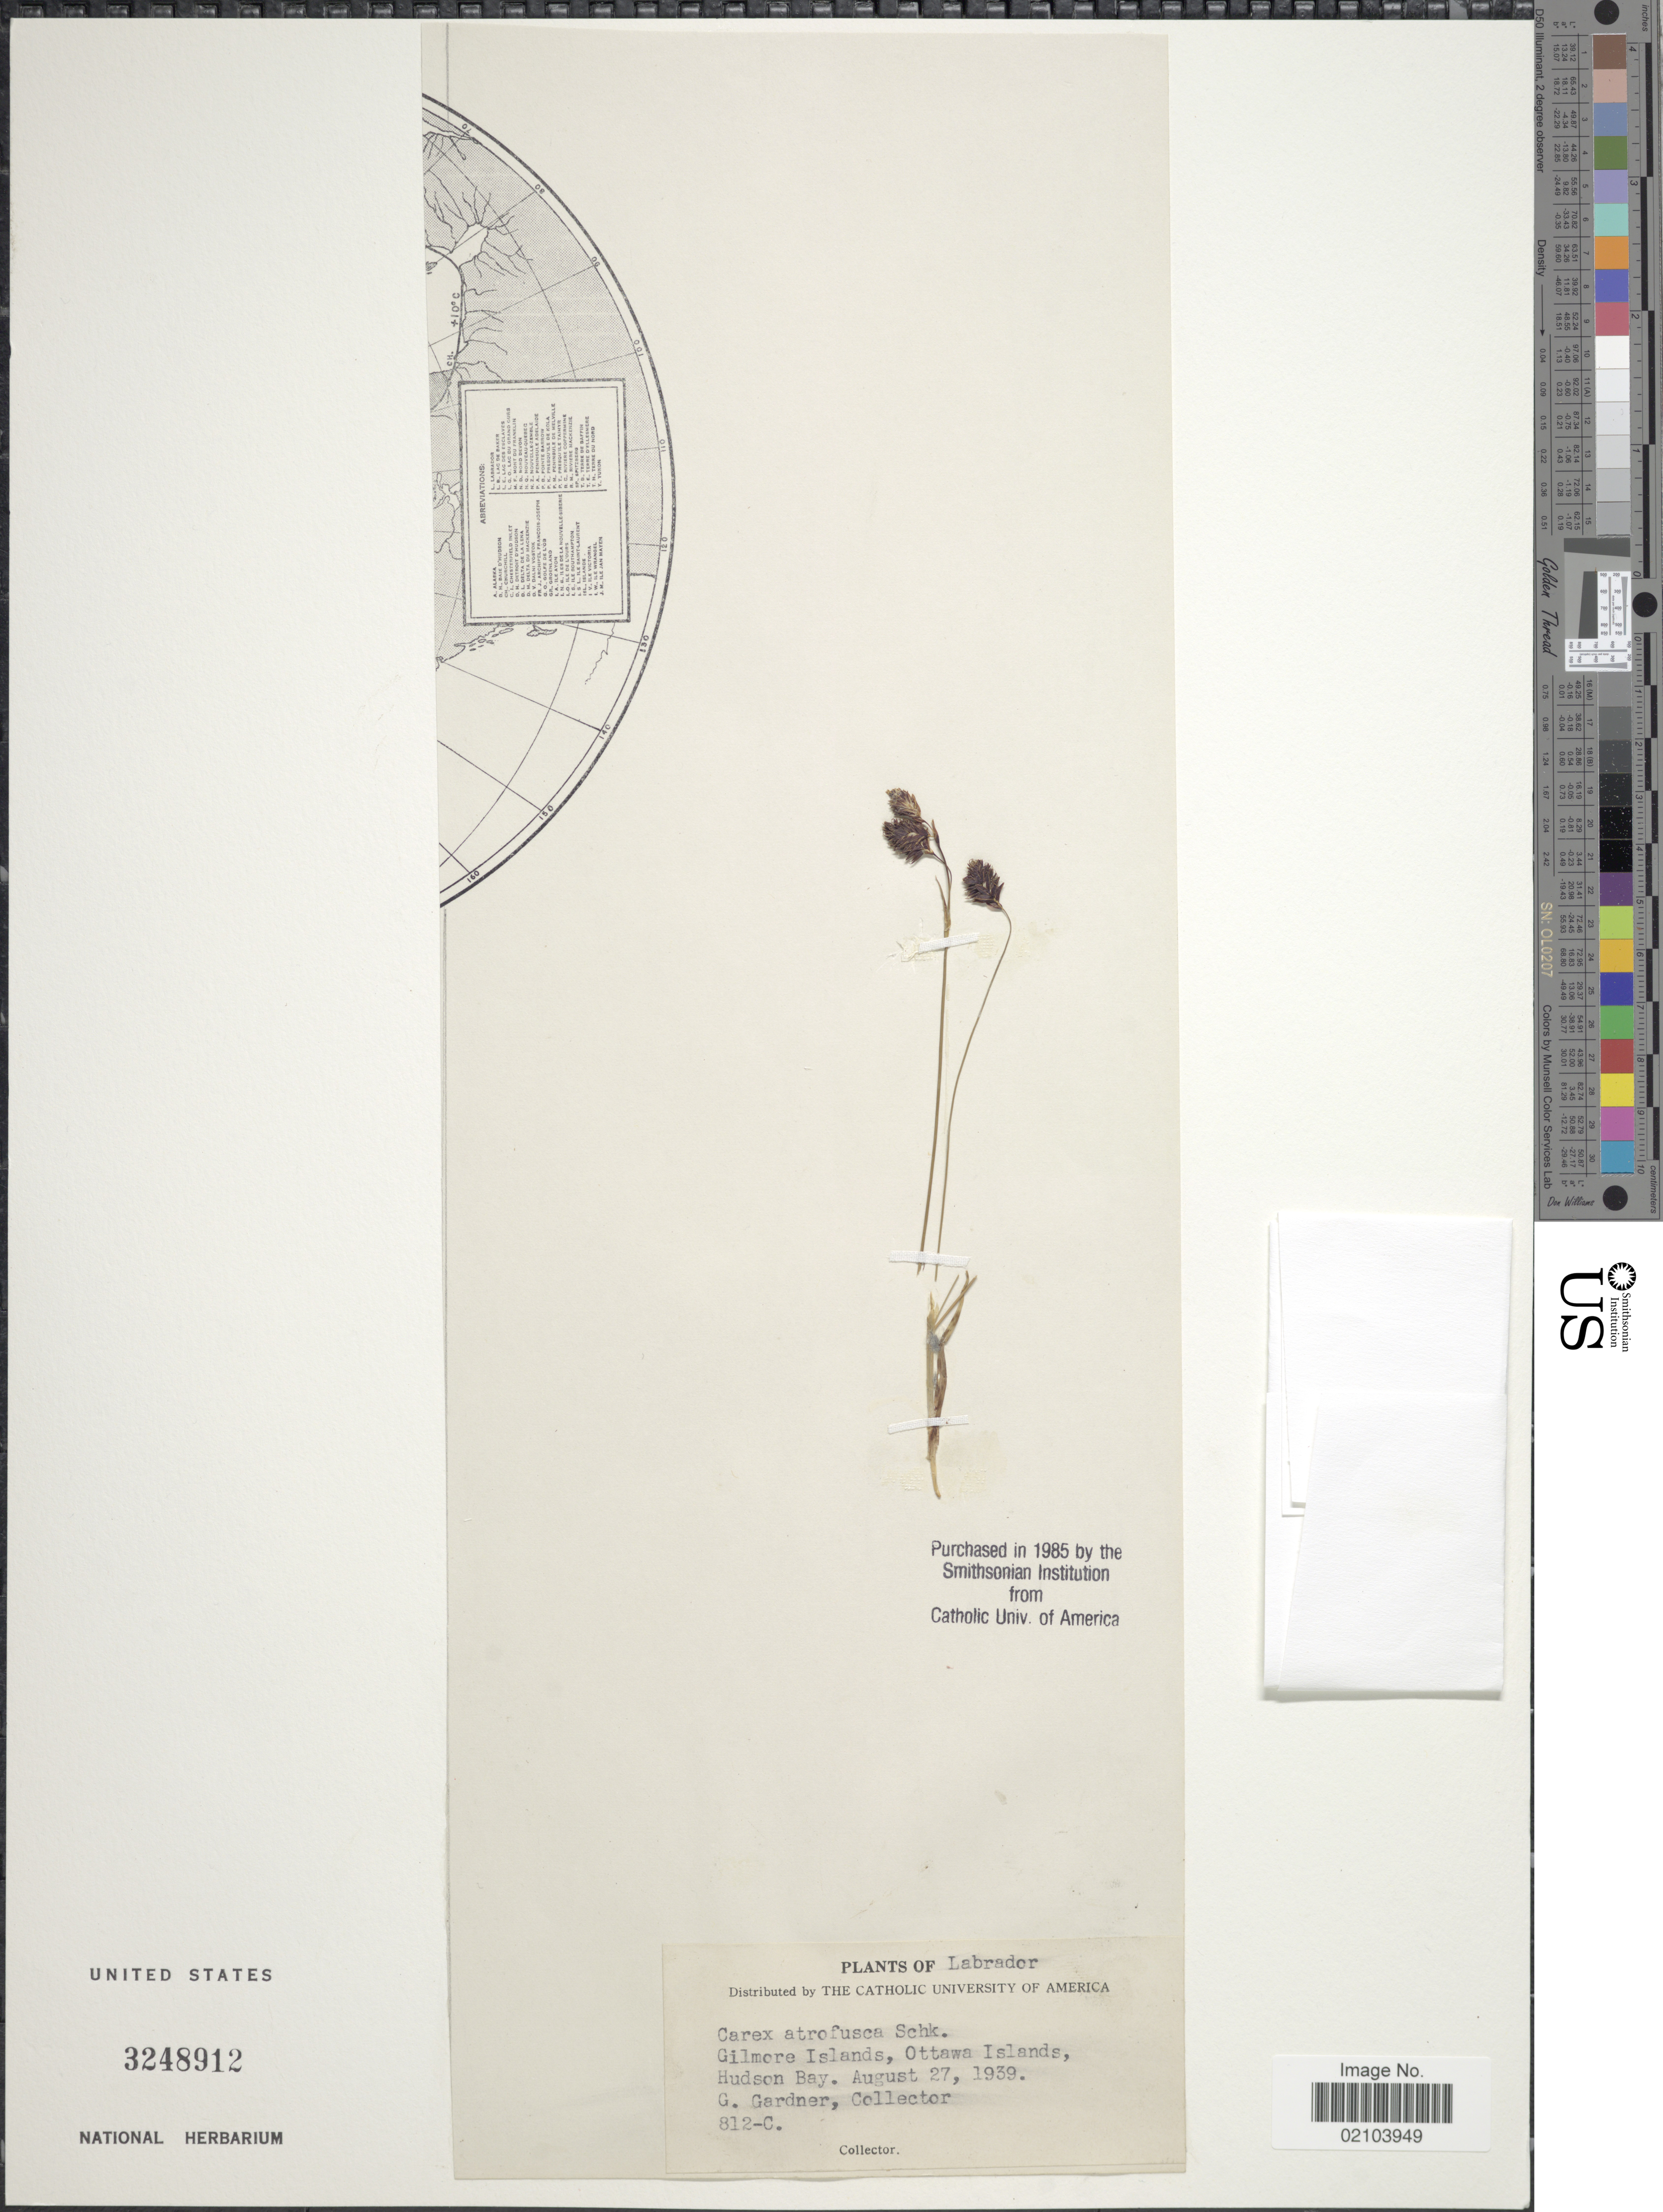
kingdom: Plantae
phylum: Tracheophyta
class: Liliopsida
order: Poales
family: Cyperaceae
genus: Carex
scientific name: Carex atrofusca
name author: Schkuhr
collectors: G. Gardner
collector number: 812-C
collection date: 1939-08-27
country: Canada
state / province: Newfoundland and Labrador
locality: Labrador. Gilmore Islands, Ottawa Islands. Hudson Bay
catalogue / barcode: US 3248912